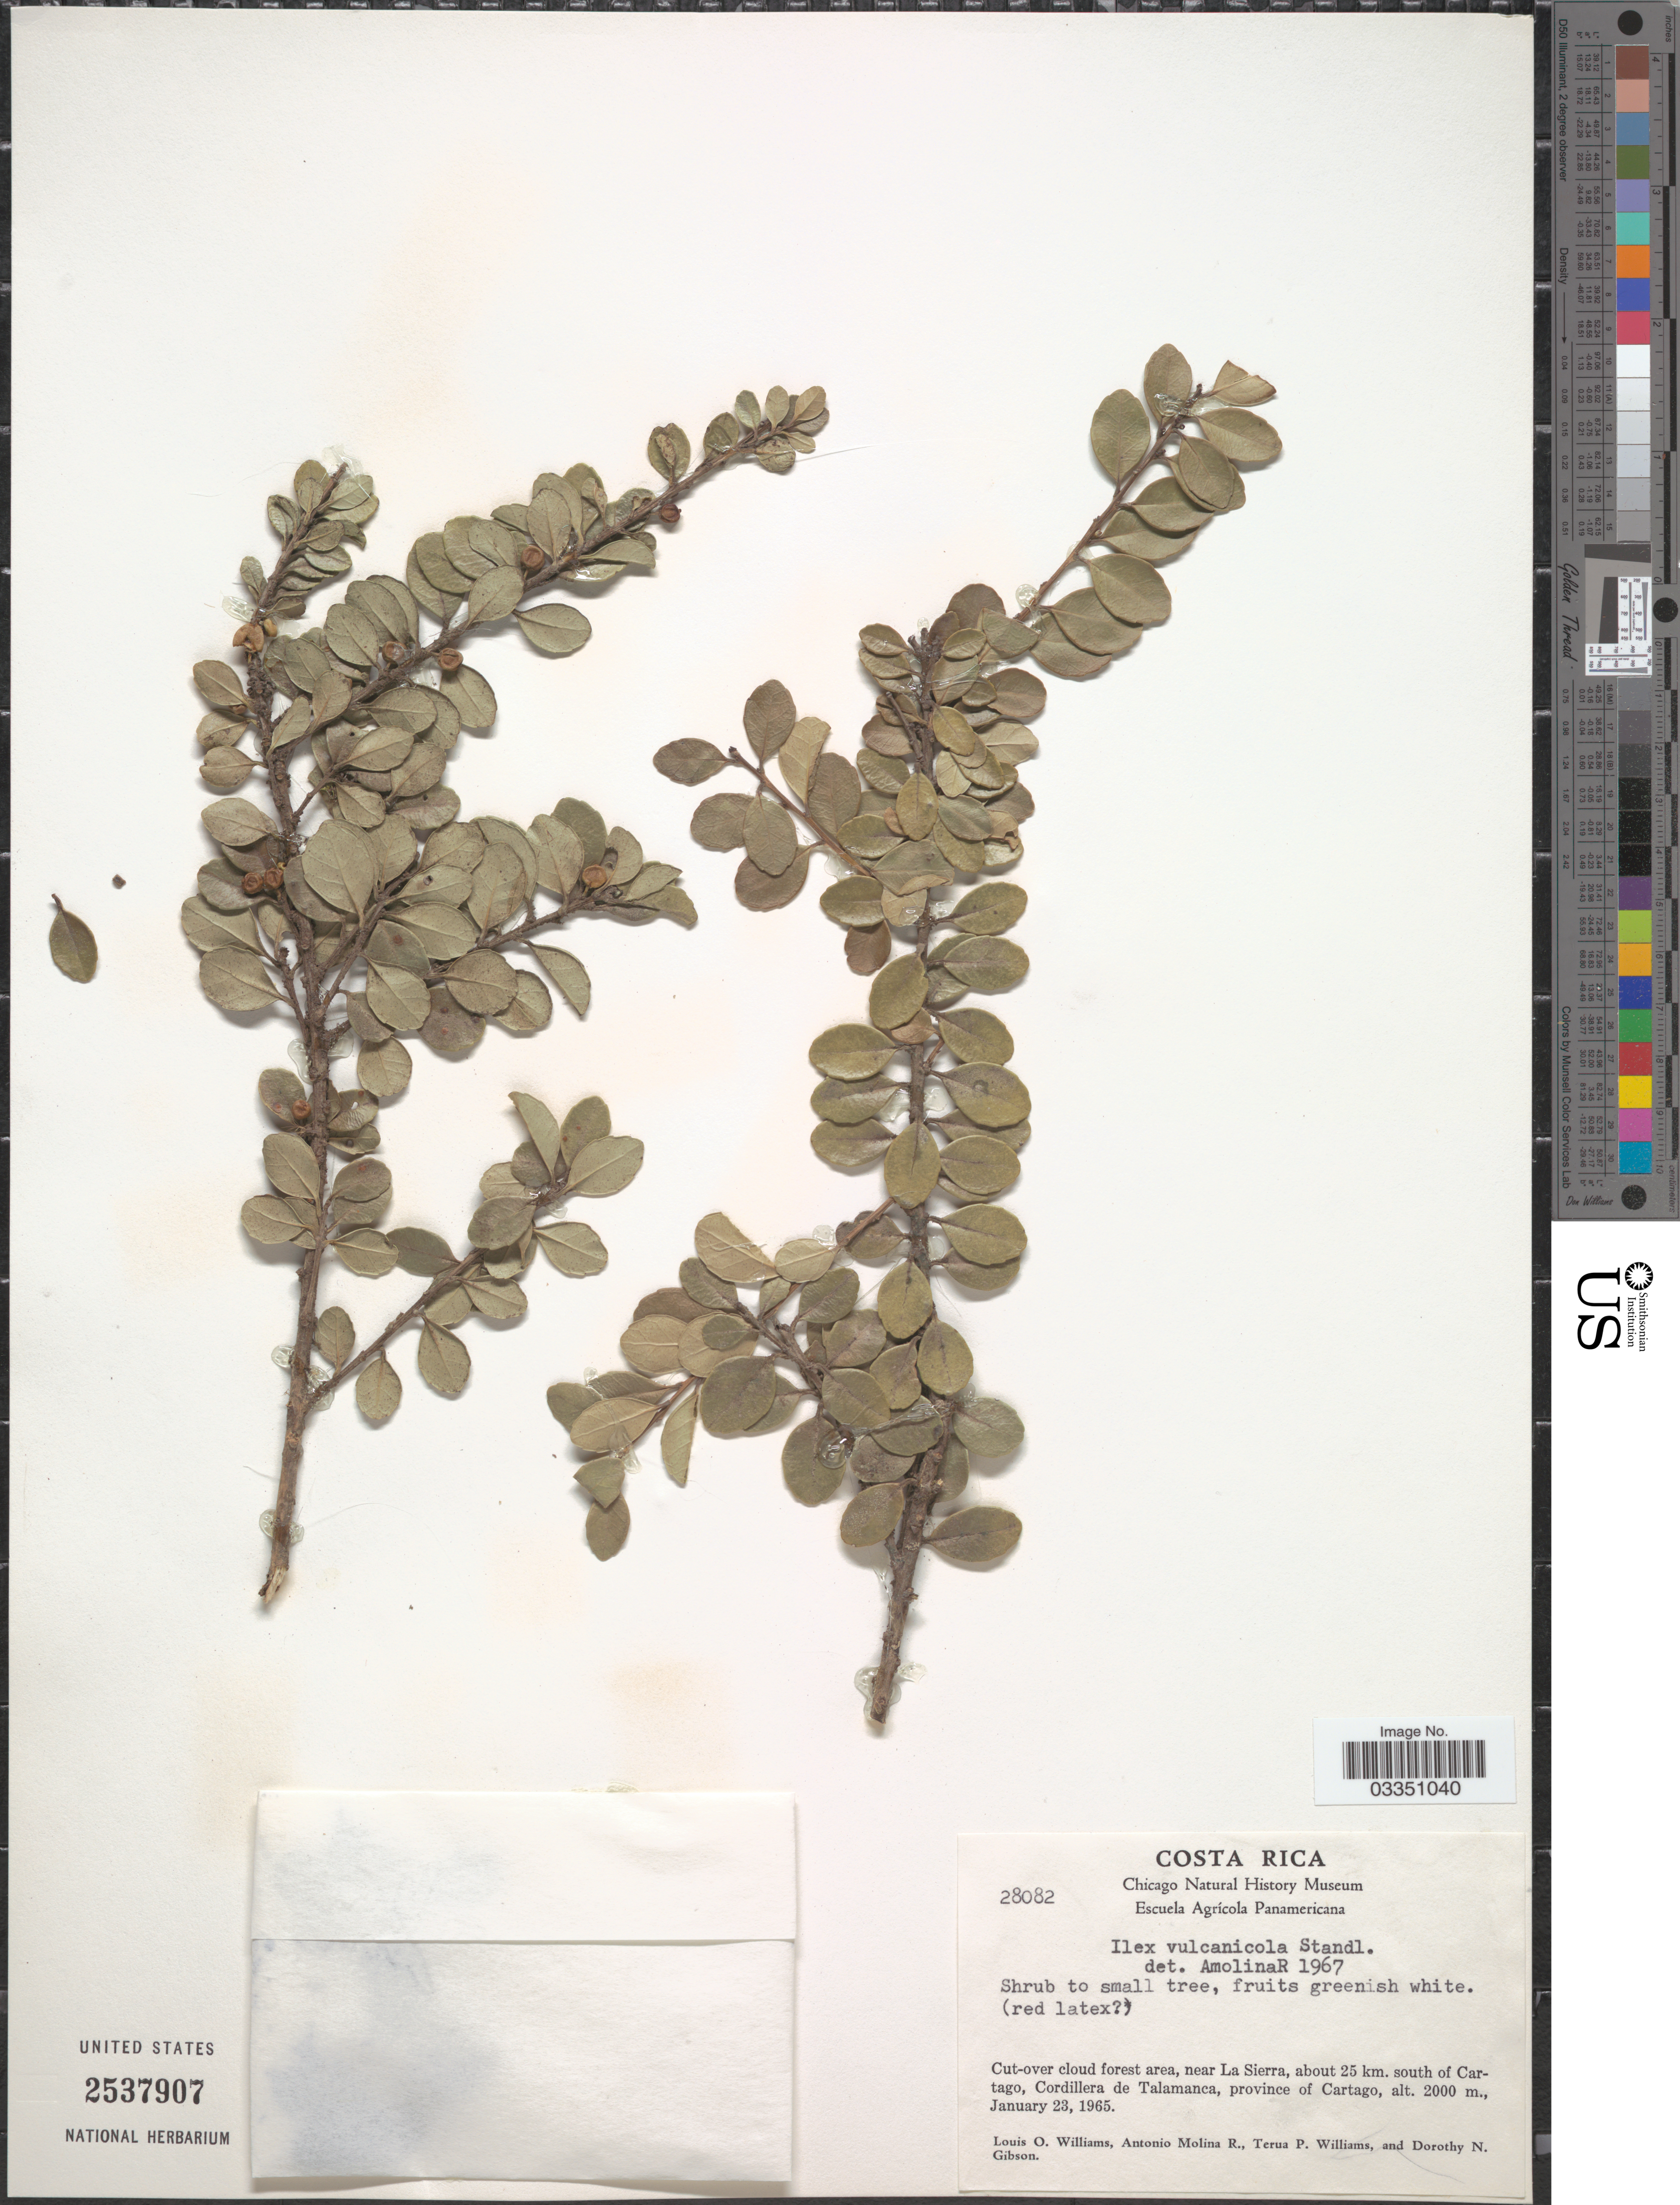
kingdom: Plantae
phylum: Tracheophyta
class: Magnoliopsida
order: Aquifoliales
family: Aquifoliaceae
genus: Ilex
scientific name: Ilex vulcanicola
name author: Standl.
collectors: L. O. Williams, A. Molina R., T. Williams & D. N. Gibson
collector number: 28082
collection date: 1965-01-23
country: Costa Rica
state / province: Cartago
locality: Cut-over cloud forest area, near La Sierra, about 25 km. south of Cartago, Cordillera de Talamanca.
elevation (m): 2000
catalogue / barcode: US 2537907